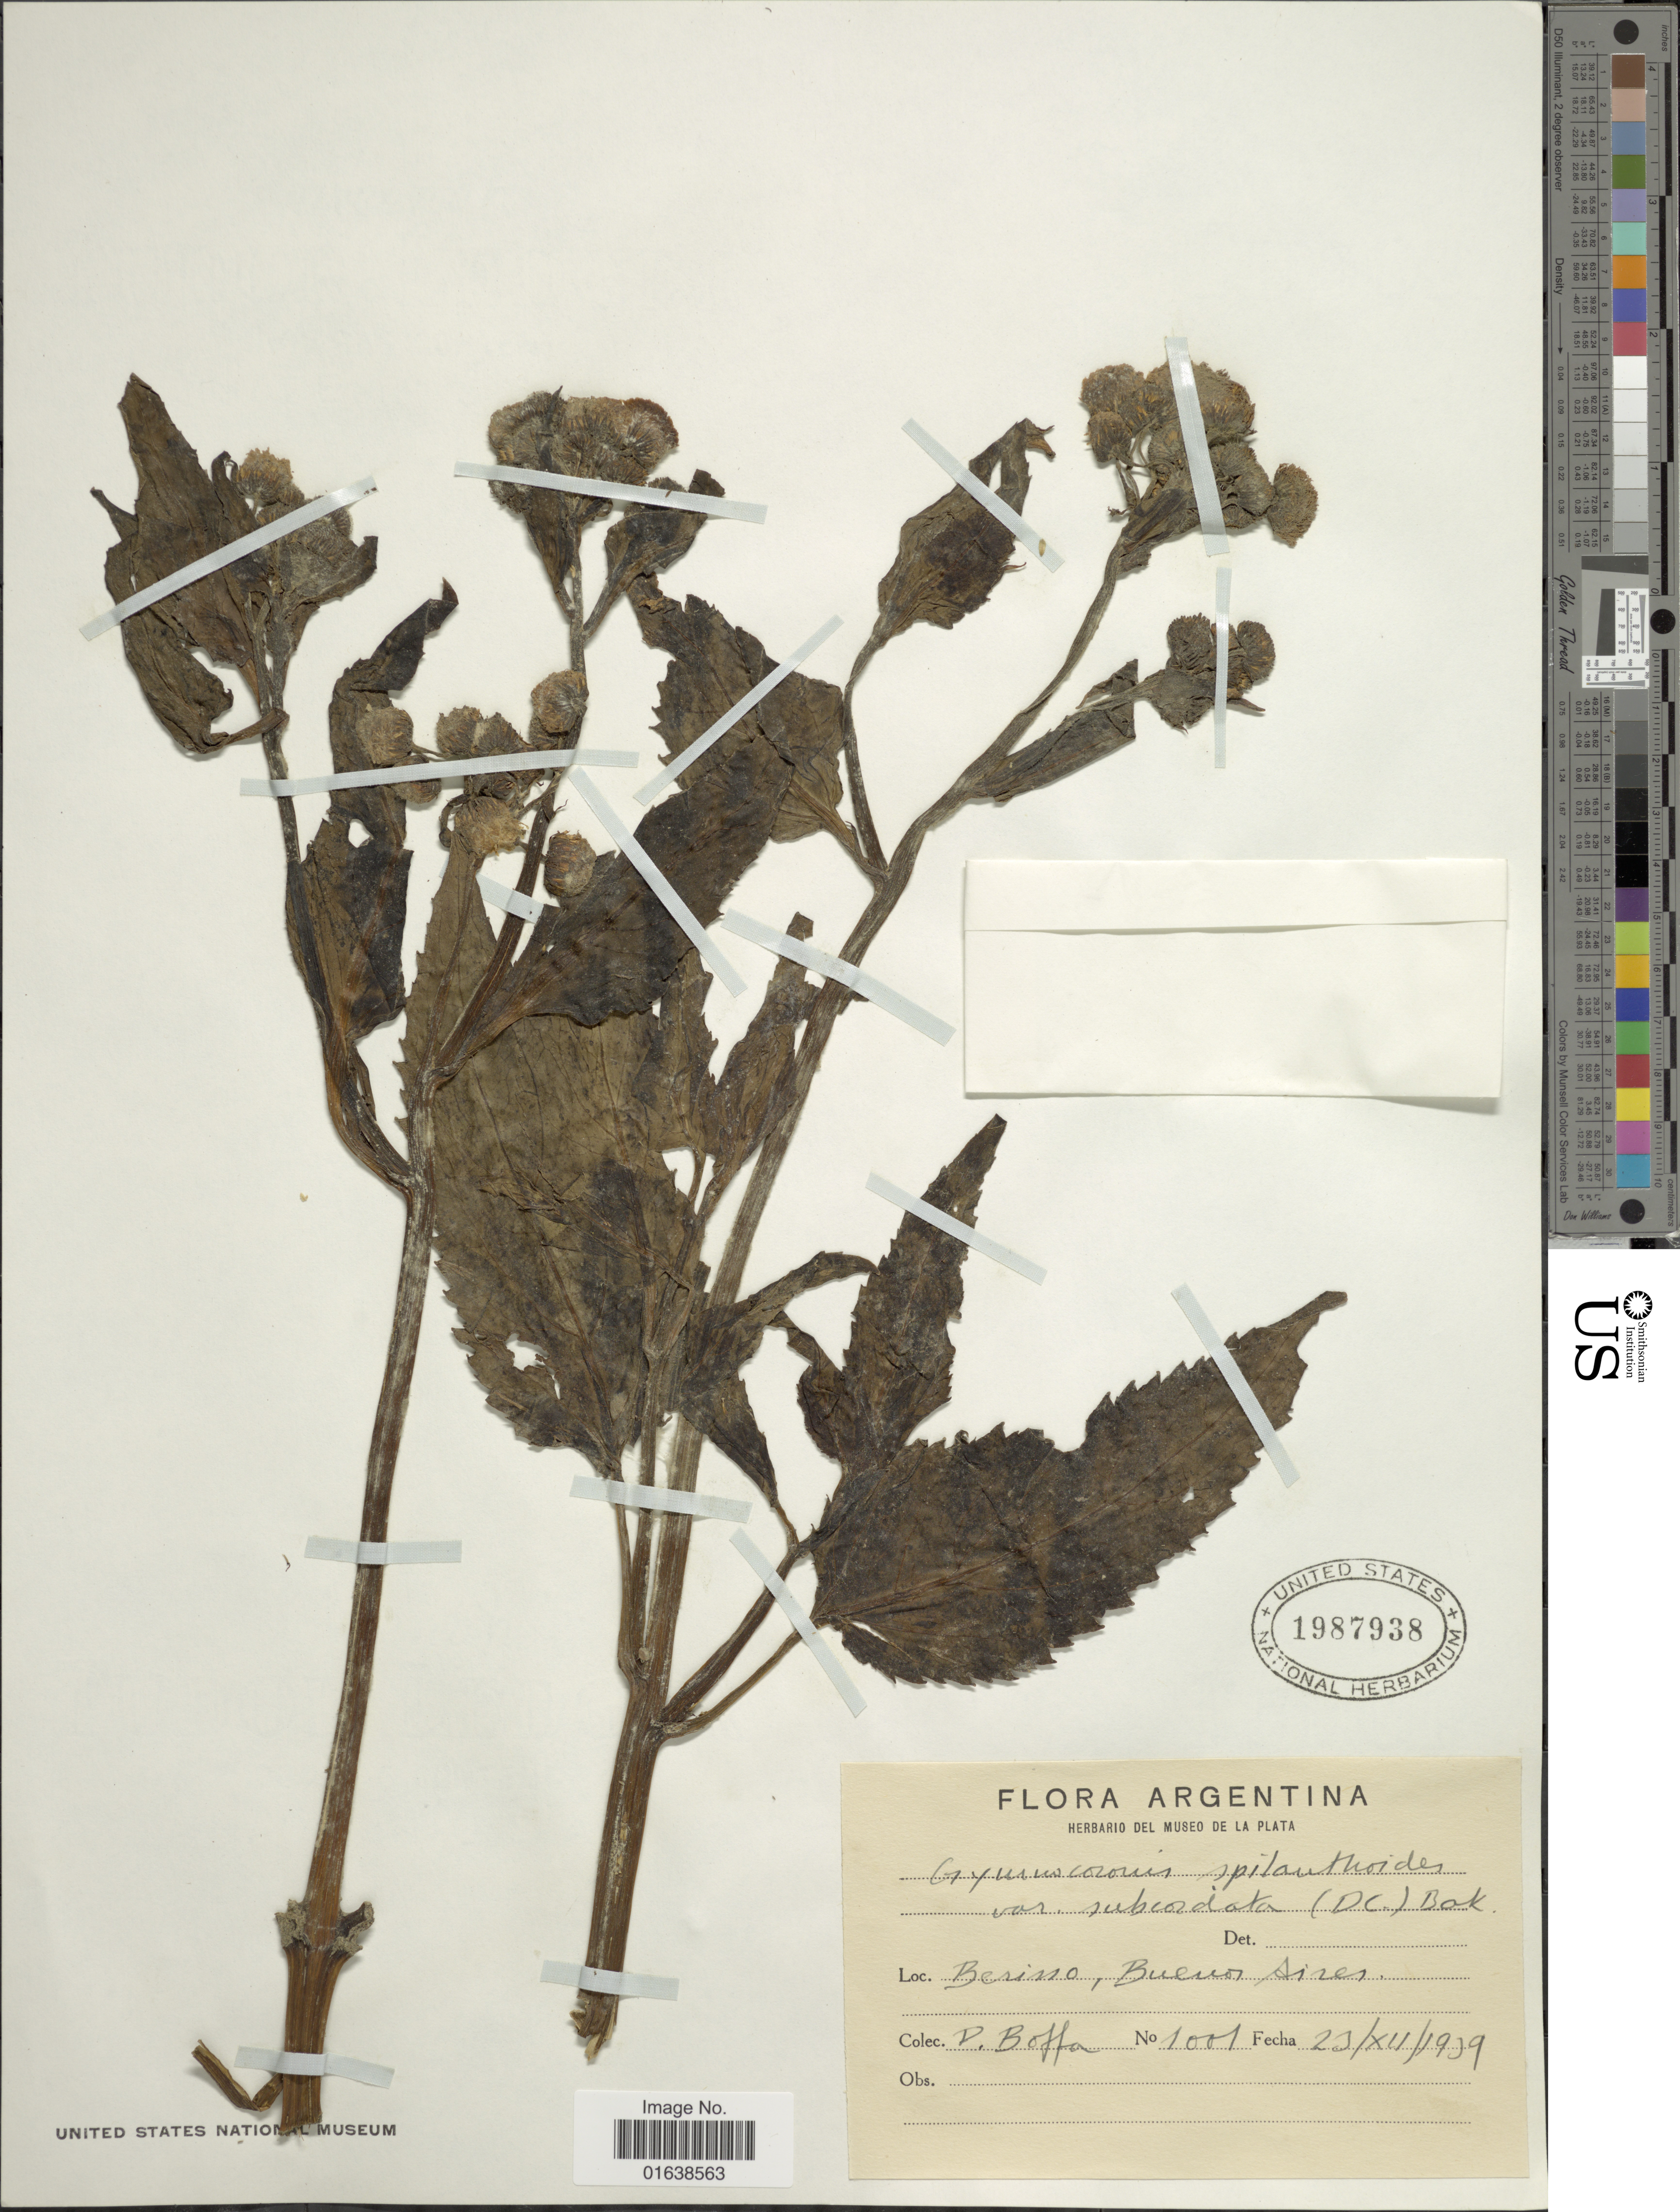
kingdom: Plantae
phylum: Tracheophyta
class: Magnoliopsida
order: Asterales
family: Asteraceae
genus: Gymnocoronis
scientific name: Gymnocoronis spilanthoides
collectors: P. Boffa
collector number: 1001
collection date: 1939-12-23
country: Argentina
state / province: Buenos Aires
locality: Argentina. Berino, Buenos Aires.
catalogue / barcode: US 1987938